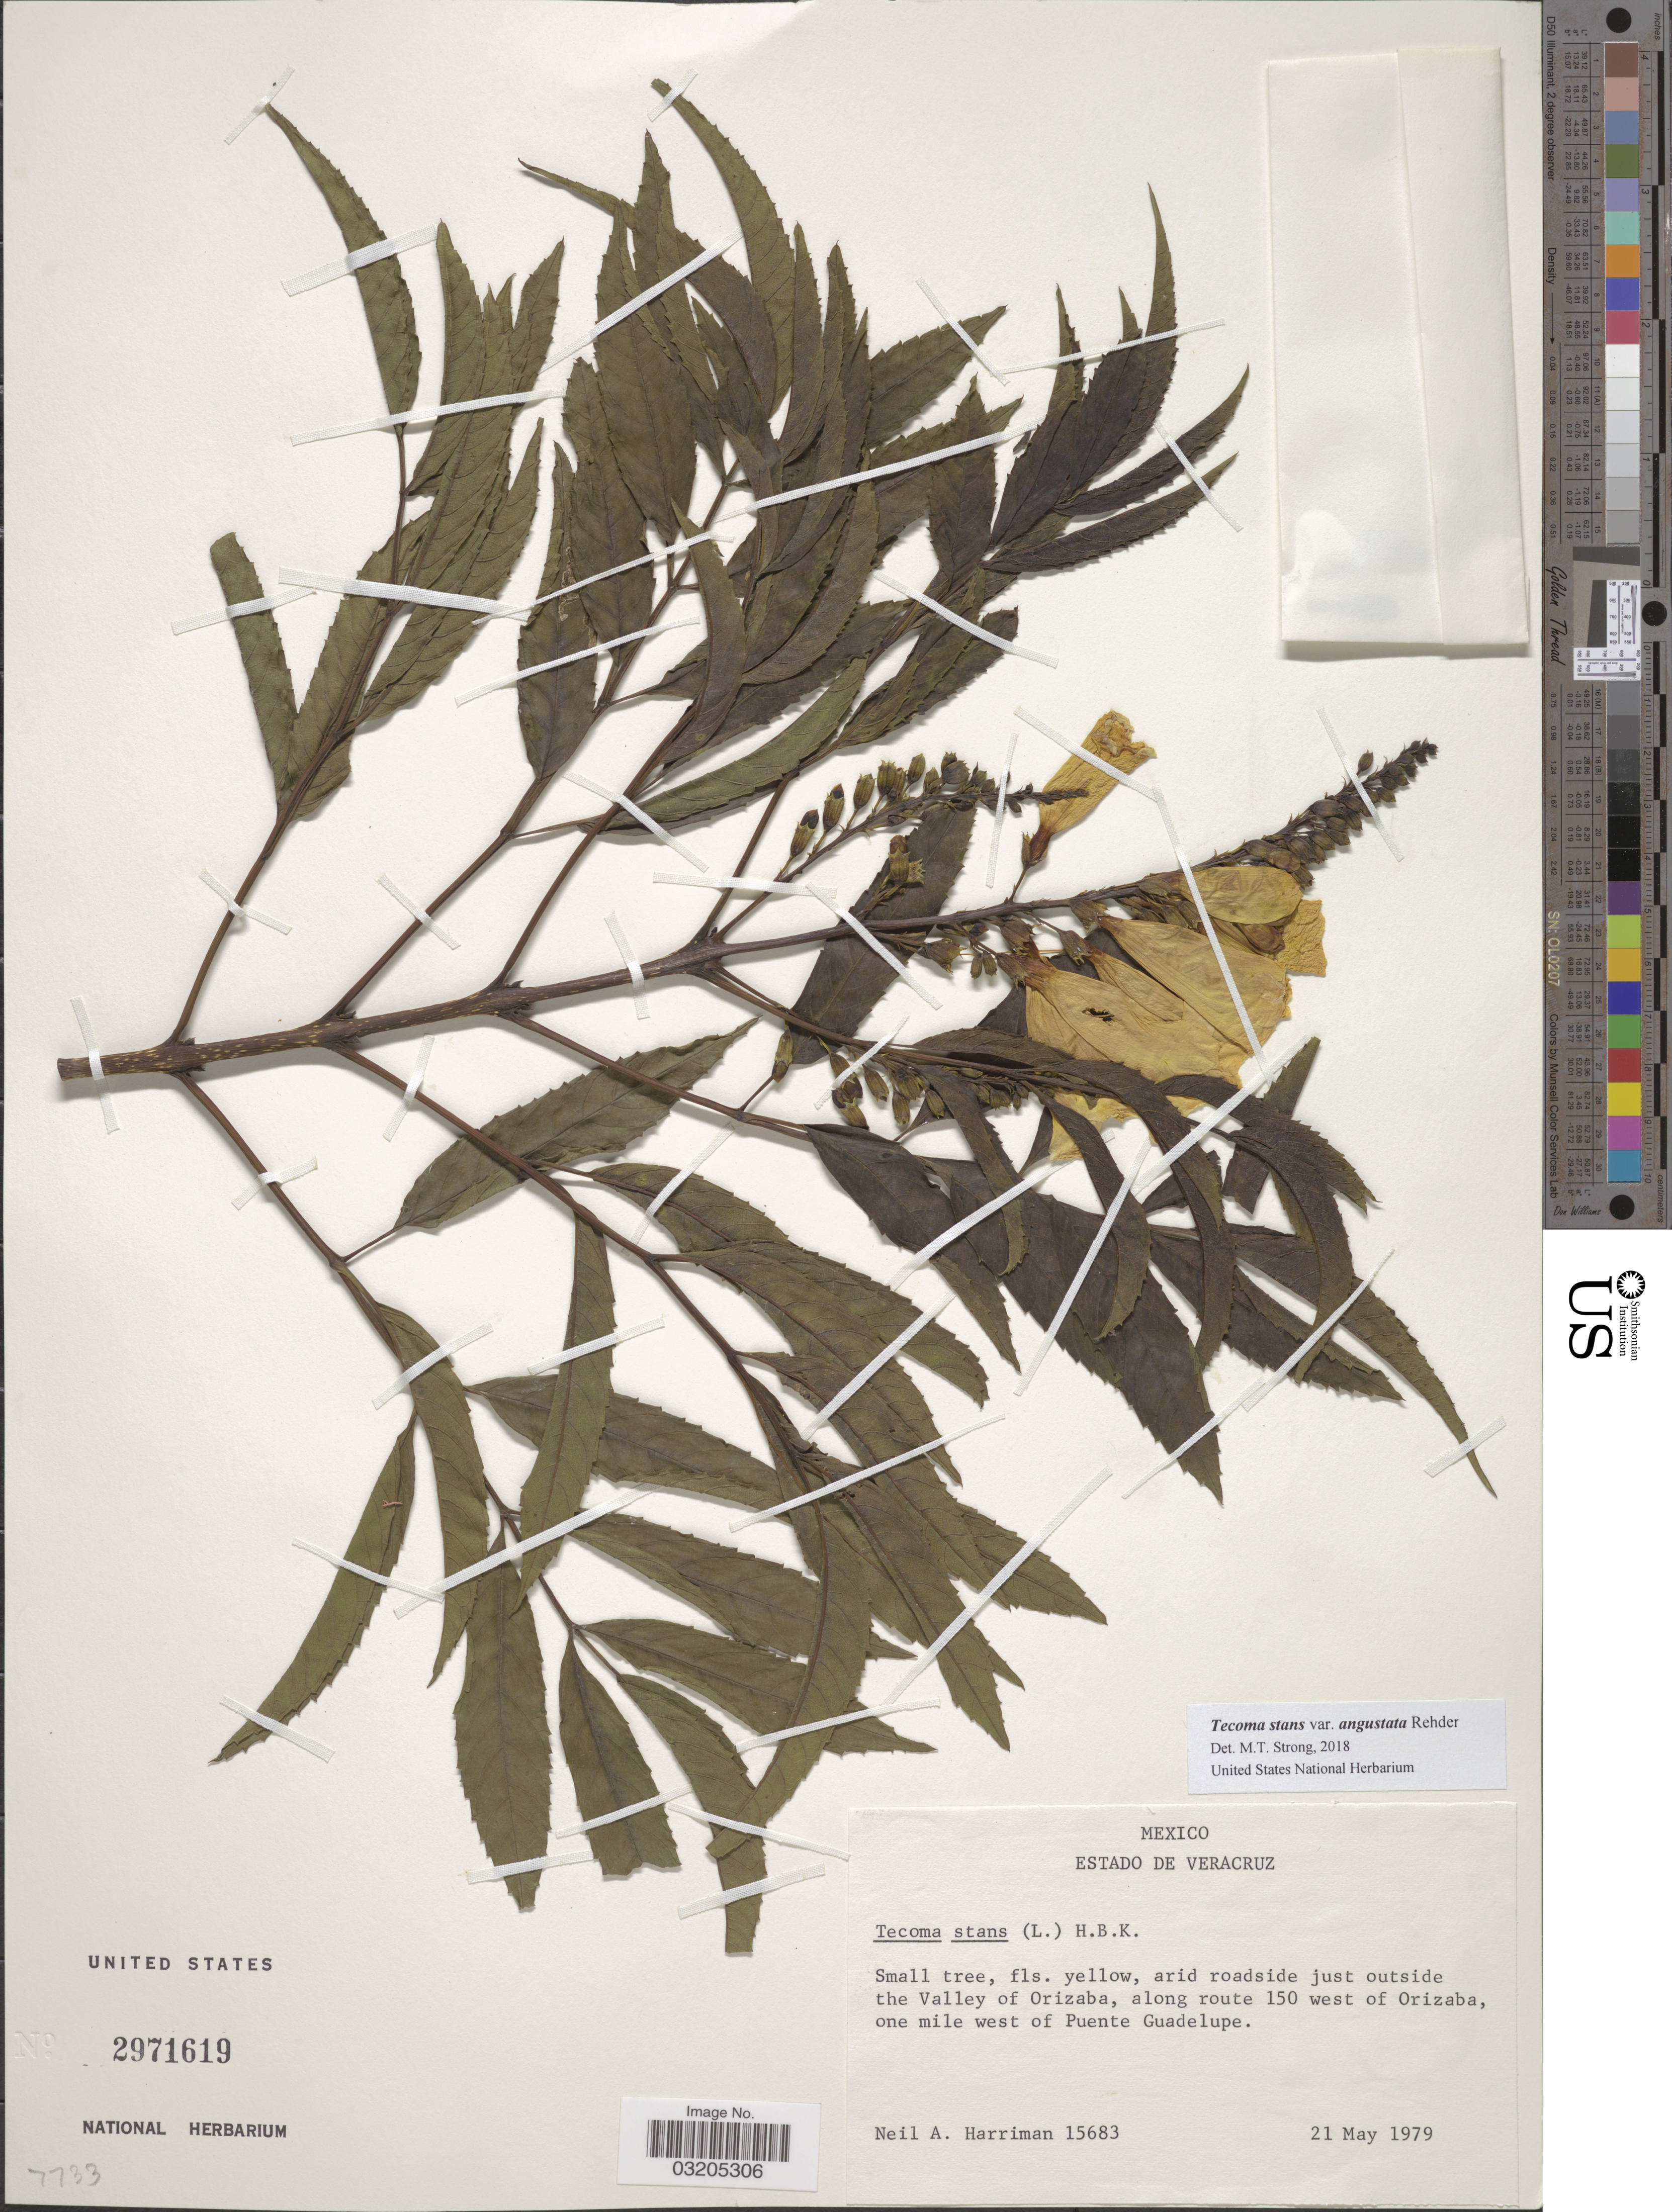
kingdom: Plantae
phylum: Tracheophyta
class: Magnoliopsida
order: Lamiales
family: Bignoniaceae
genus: Tecoma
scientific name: Tecoma stans var. angustata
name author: Rehder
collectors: N. A. Harriman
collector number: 15683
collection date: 1979-05-21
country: Mexico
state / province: Veracruz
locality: Veracruz. Arid roadside just outside the Valley of Orizaba, along route 150 west of Orizaba, one mile west of Puente Guadelupe.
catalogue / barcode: US 2971619